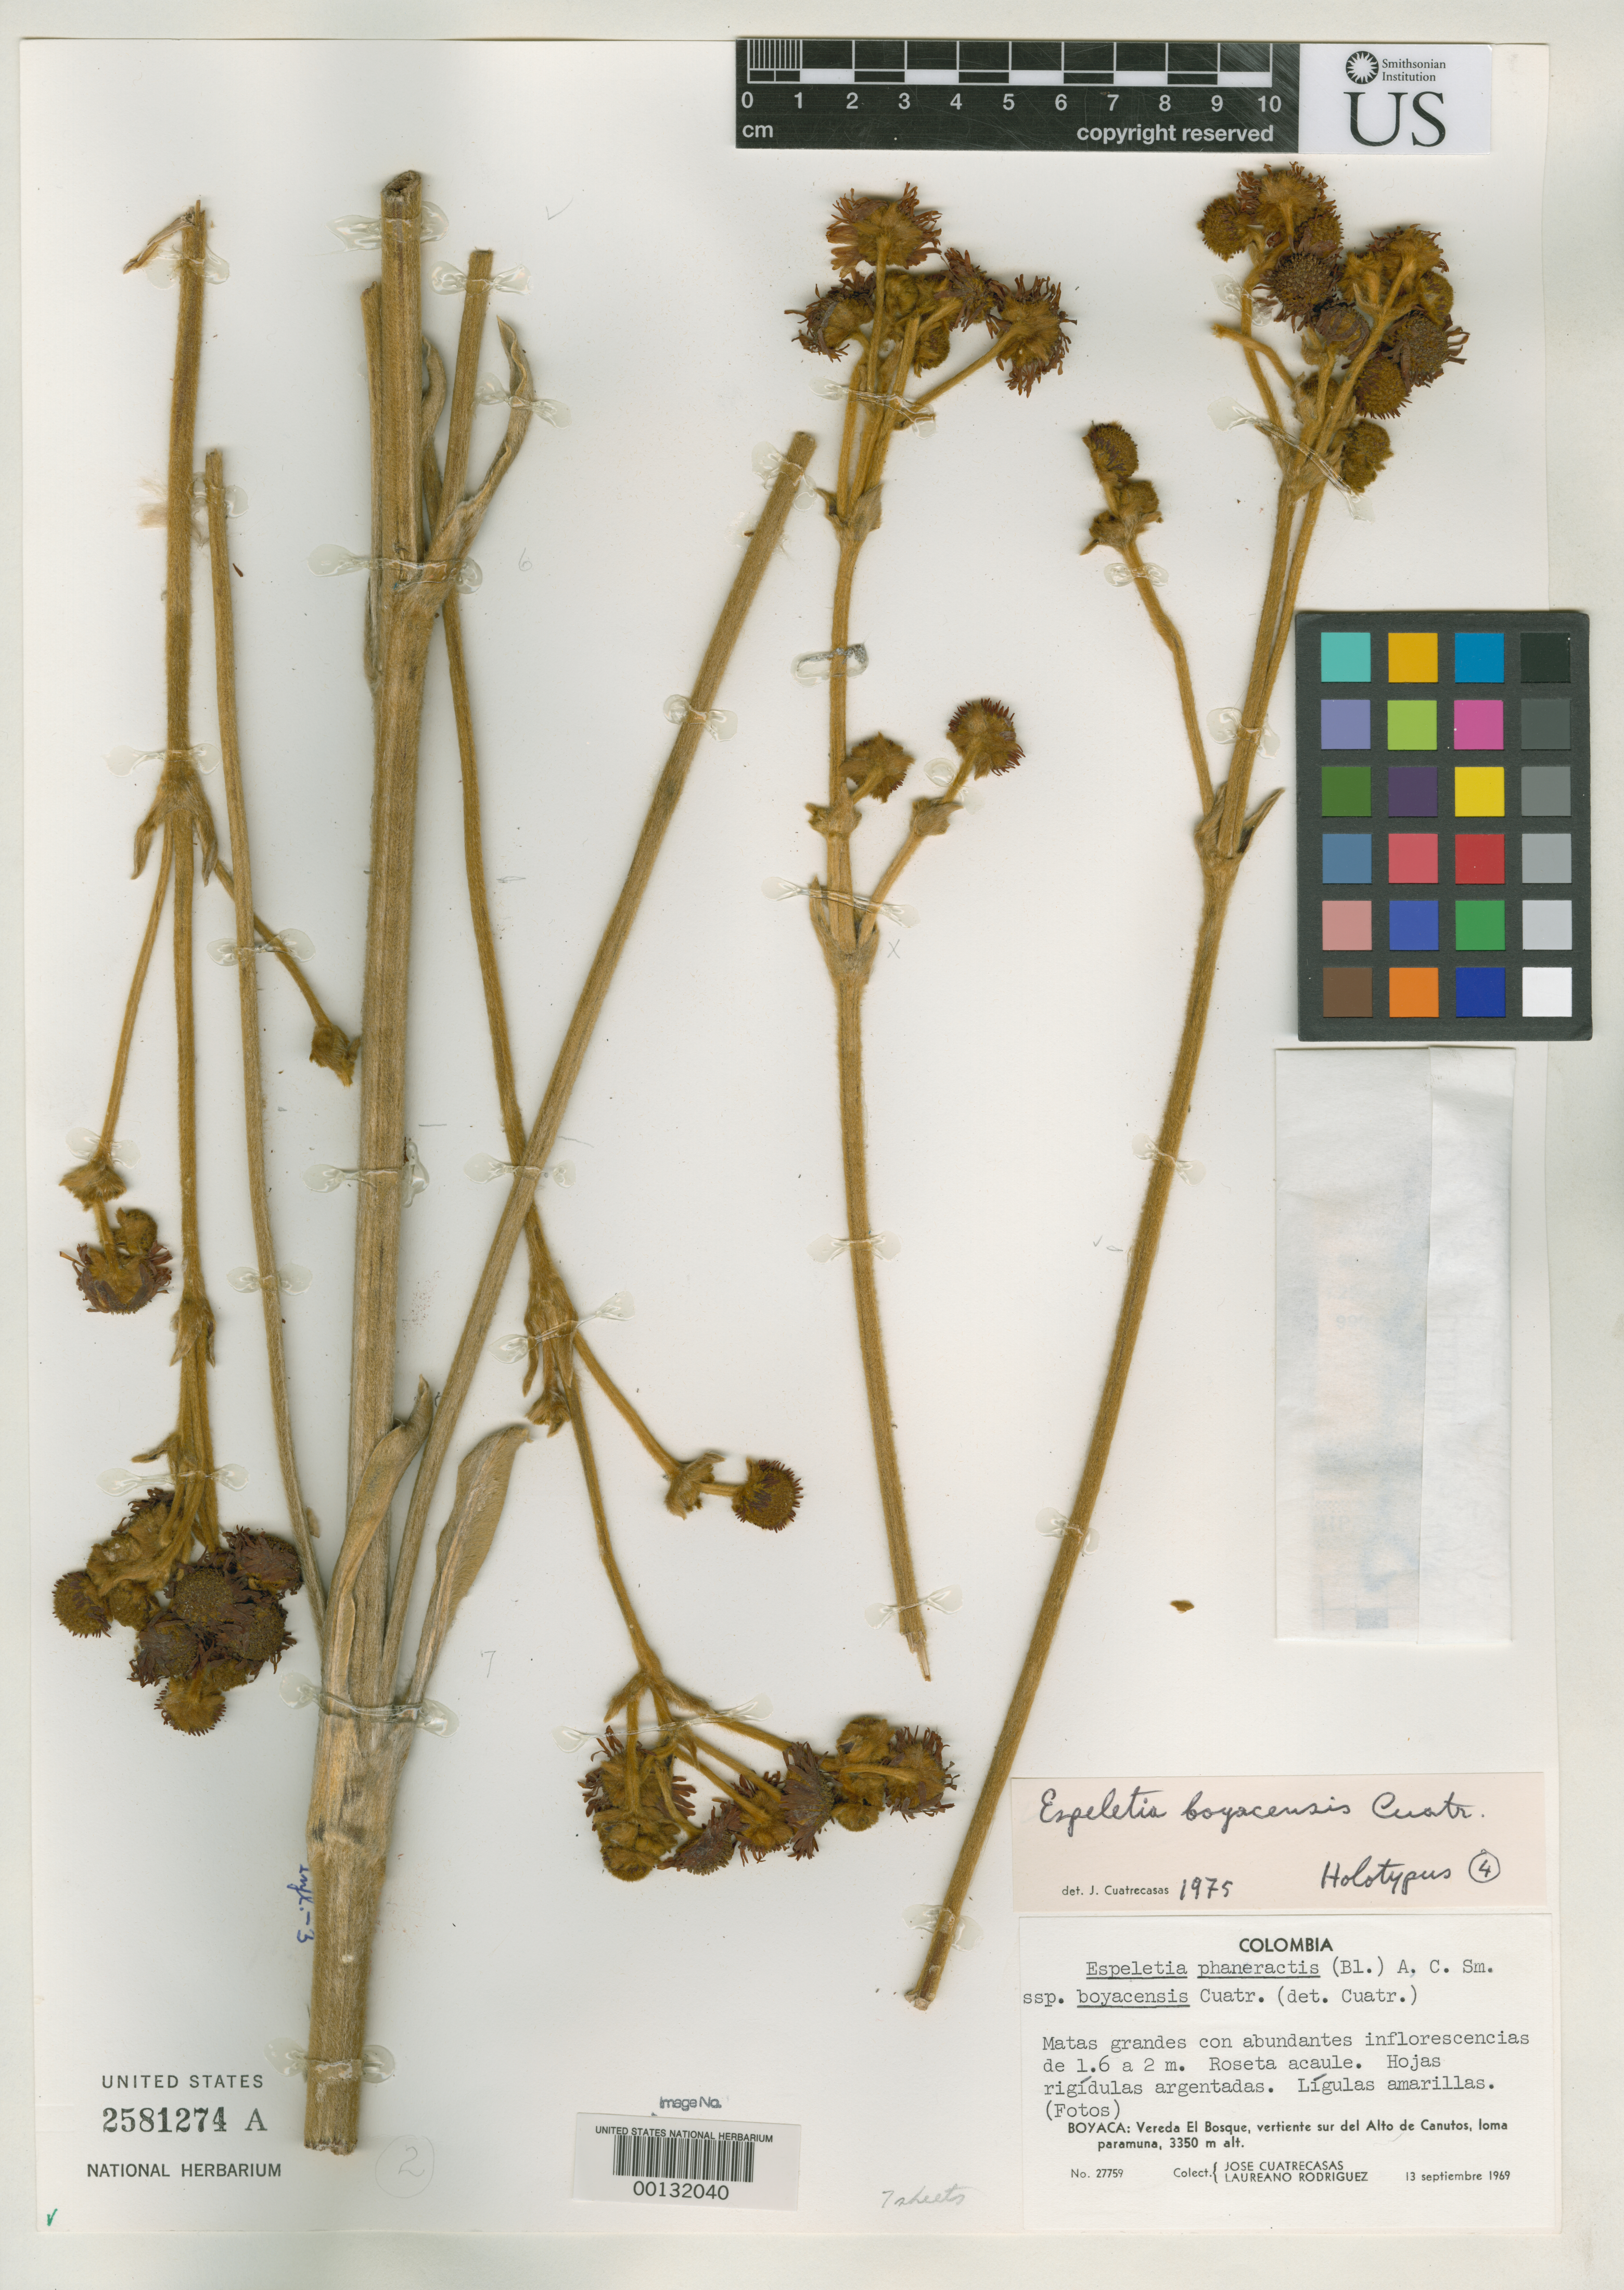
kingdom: Plantae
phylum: Tracheophyta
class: Magnoliopsida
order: Asterales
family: Asteraceae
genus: Espeletia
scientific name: Espeletia boyacensis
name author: Cuatrec.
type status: Holotype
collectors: J. Cuatrecasas & L. Rodriguez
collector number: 27759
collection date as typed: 13 Sep 1969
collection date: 1969-09-13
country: Colombia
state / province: Boyacá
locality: Vereda El Bosque, Vertiente S del Alto de Canutos. [Vereda El Bosque, S slope of Alto de Canutos.]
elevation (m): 3350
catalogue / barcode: US 2581274A